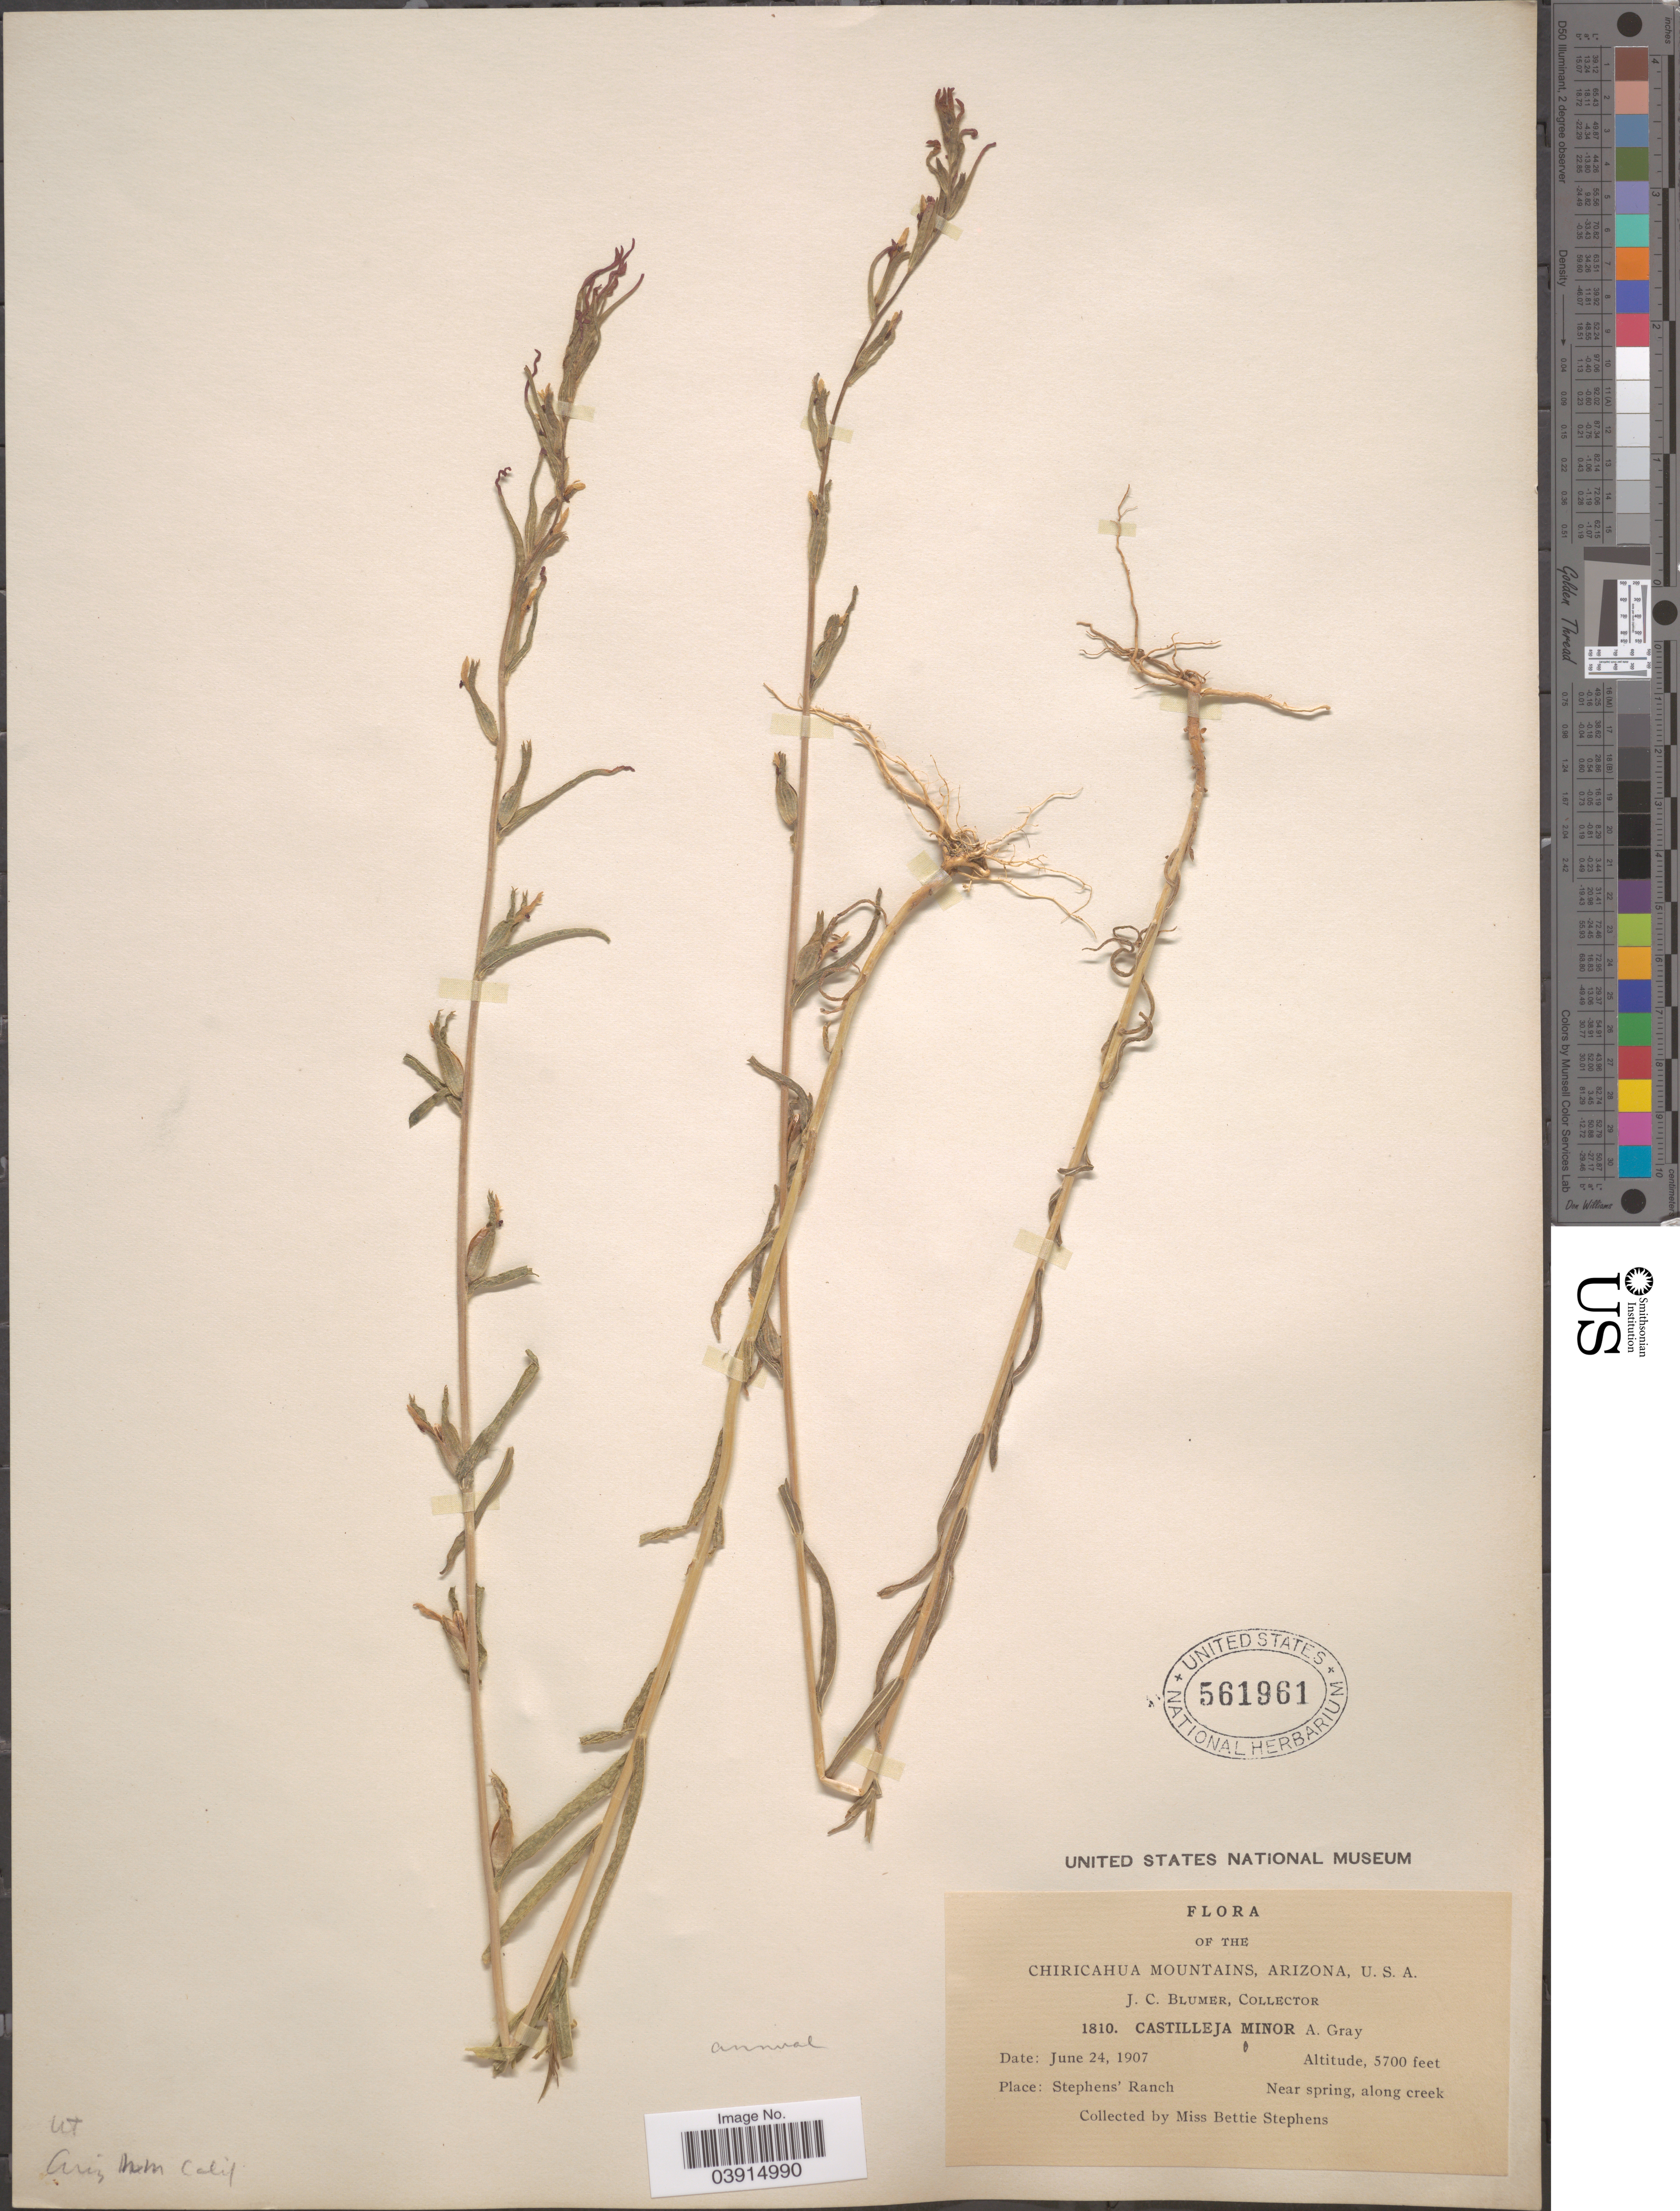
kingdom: Plantae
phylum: Tracheophyta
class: Magnoliopsida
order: Lamiales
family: Orobanchaceae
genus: Castilleja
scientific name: Castilleja sp.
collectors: B. Stephens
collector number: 1810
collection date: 1907-06-24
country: United States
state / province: Arizona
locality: Chiricahua Mountains. Stephens' Ranch. Near spring, along creek.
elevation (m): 1737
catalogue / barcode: US 561961